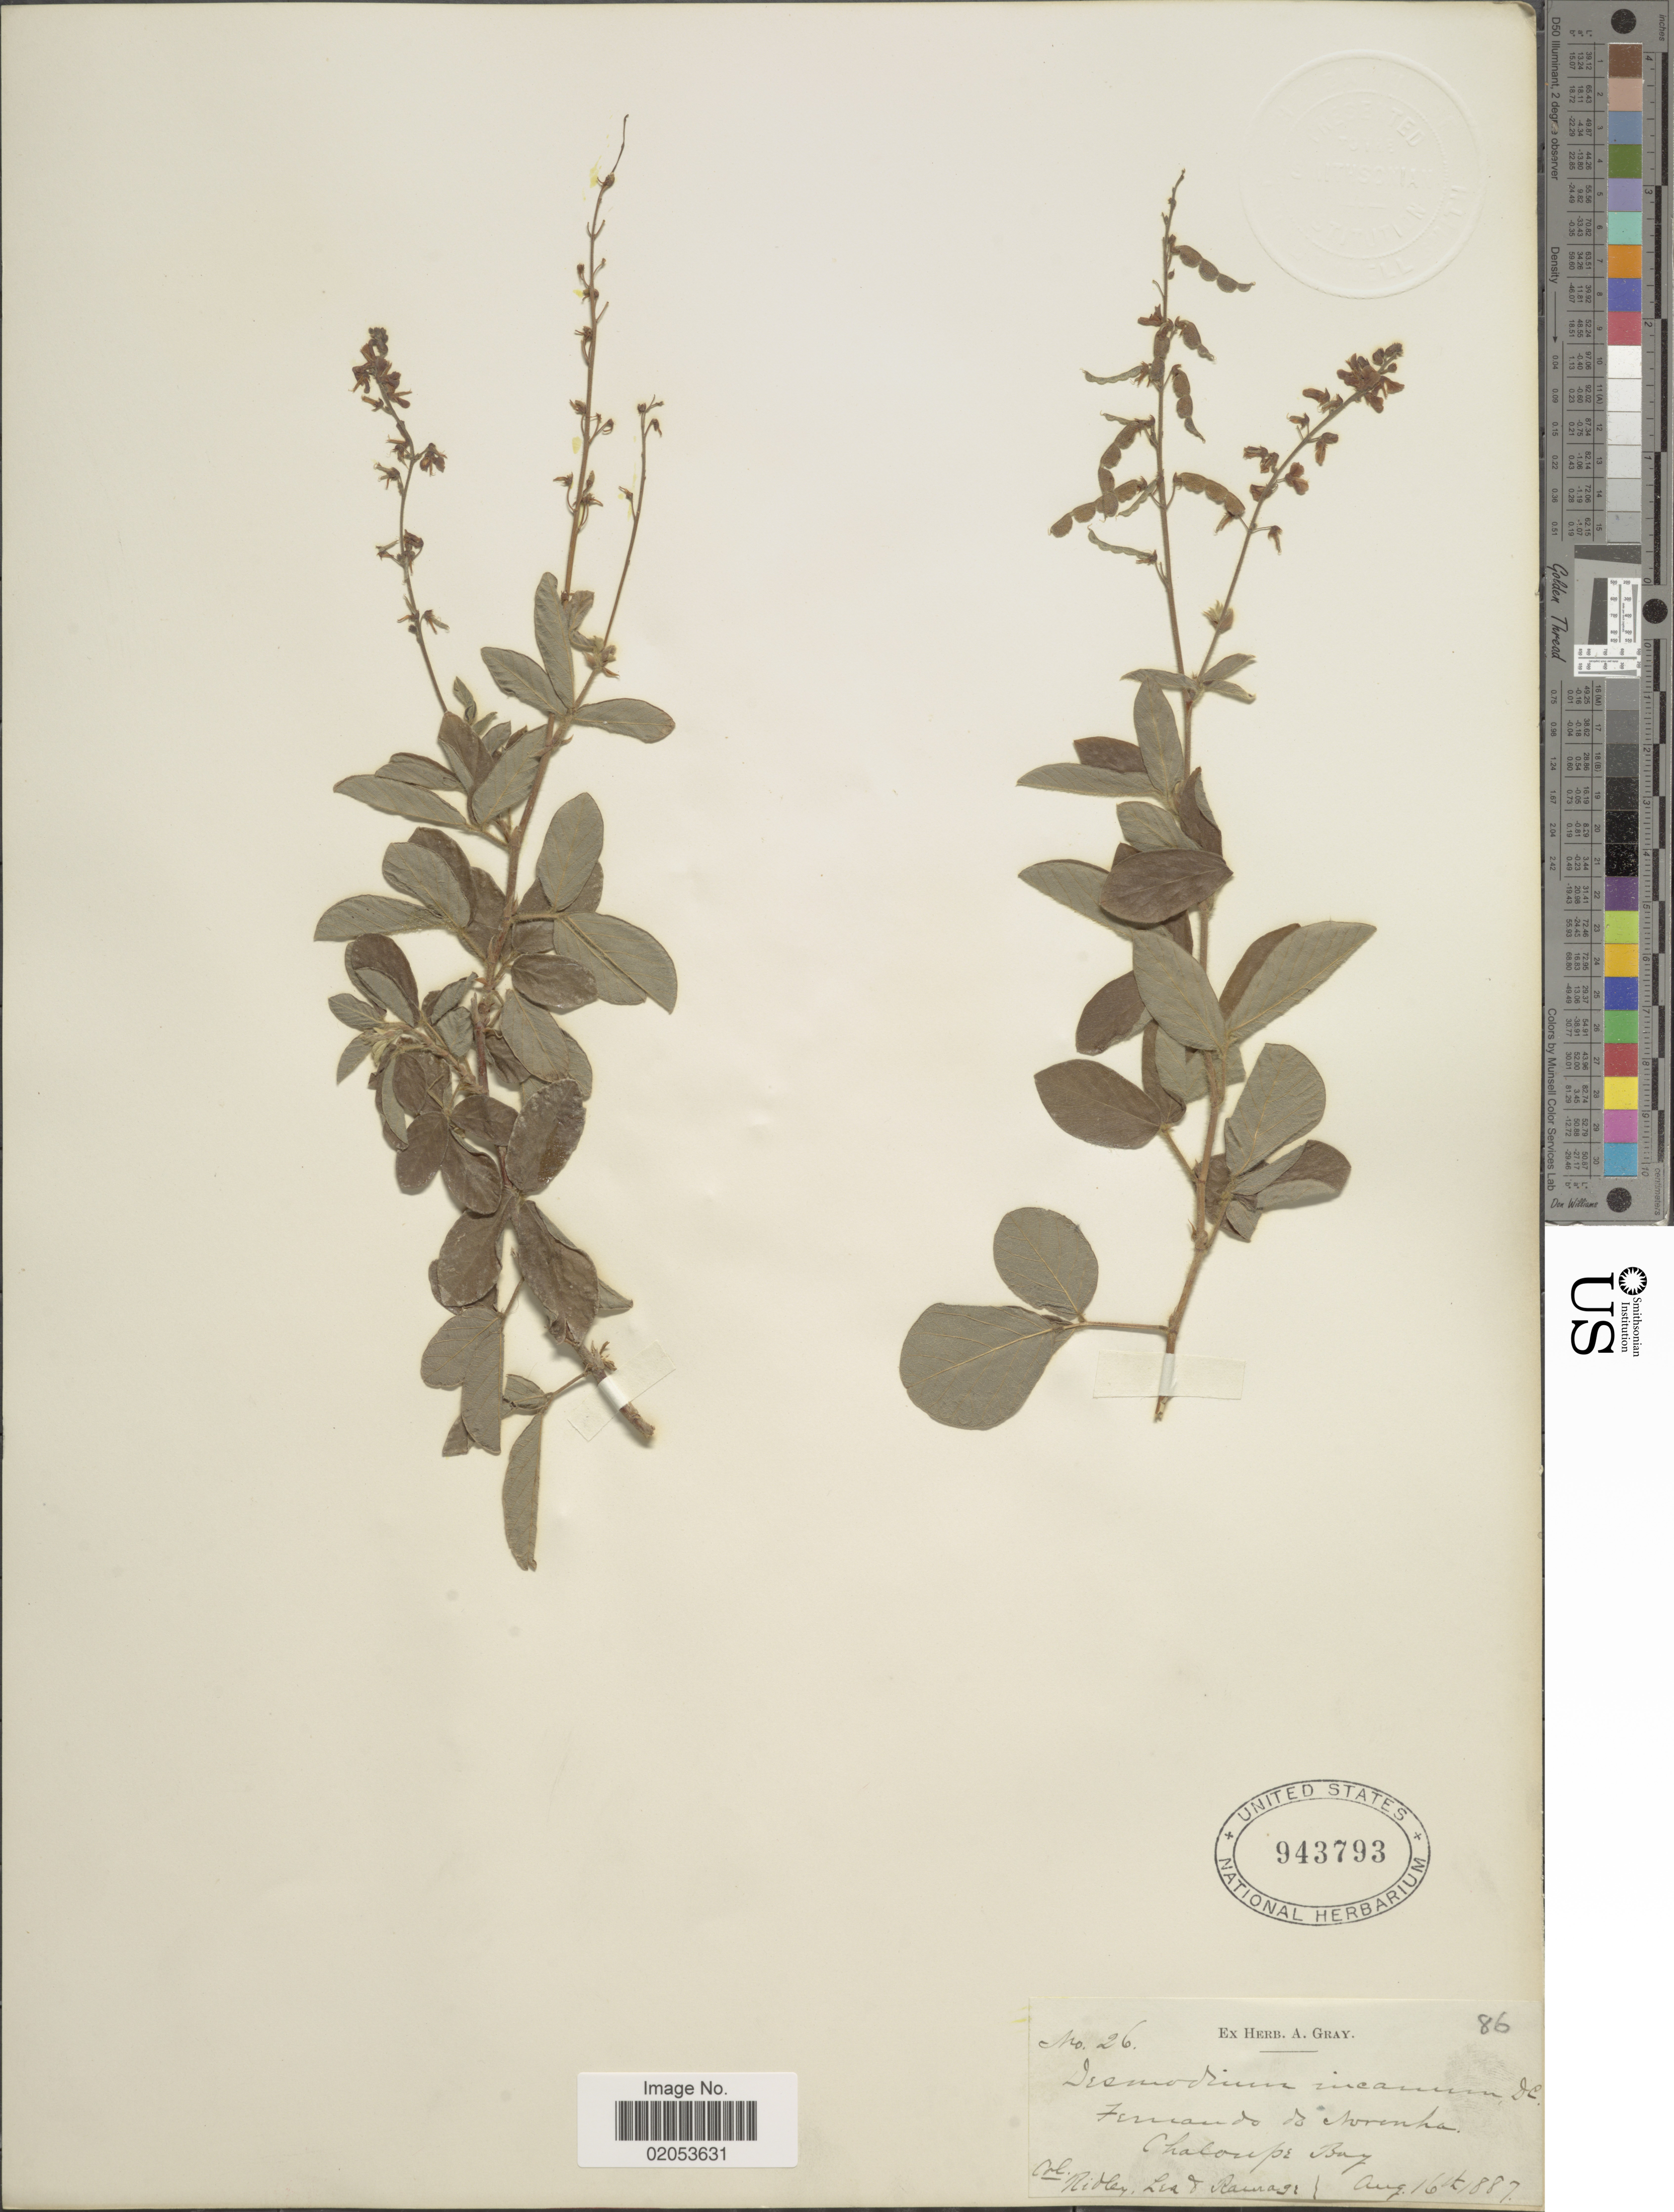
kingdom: Plantae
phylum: Tracheophyta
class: Magnoliopsida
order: Fabales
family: Fabaceae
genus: Desmodium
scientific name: Desmodium incanum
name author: (Sw.) DC.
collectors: L. Ridley & -- Ramage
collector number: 26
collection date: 1887-08-16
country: St. Lucia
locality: Ferrando de Bovencha, Chaloupe Bay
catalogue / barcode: US 943793